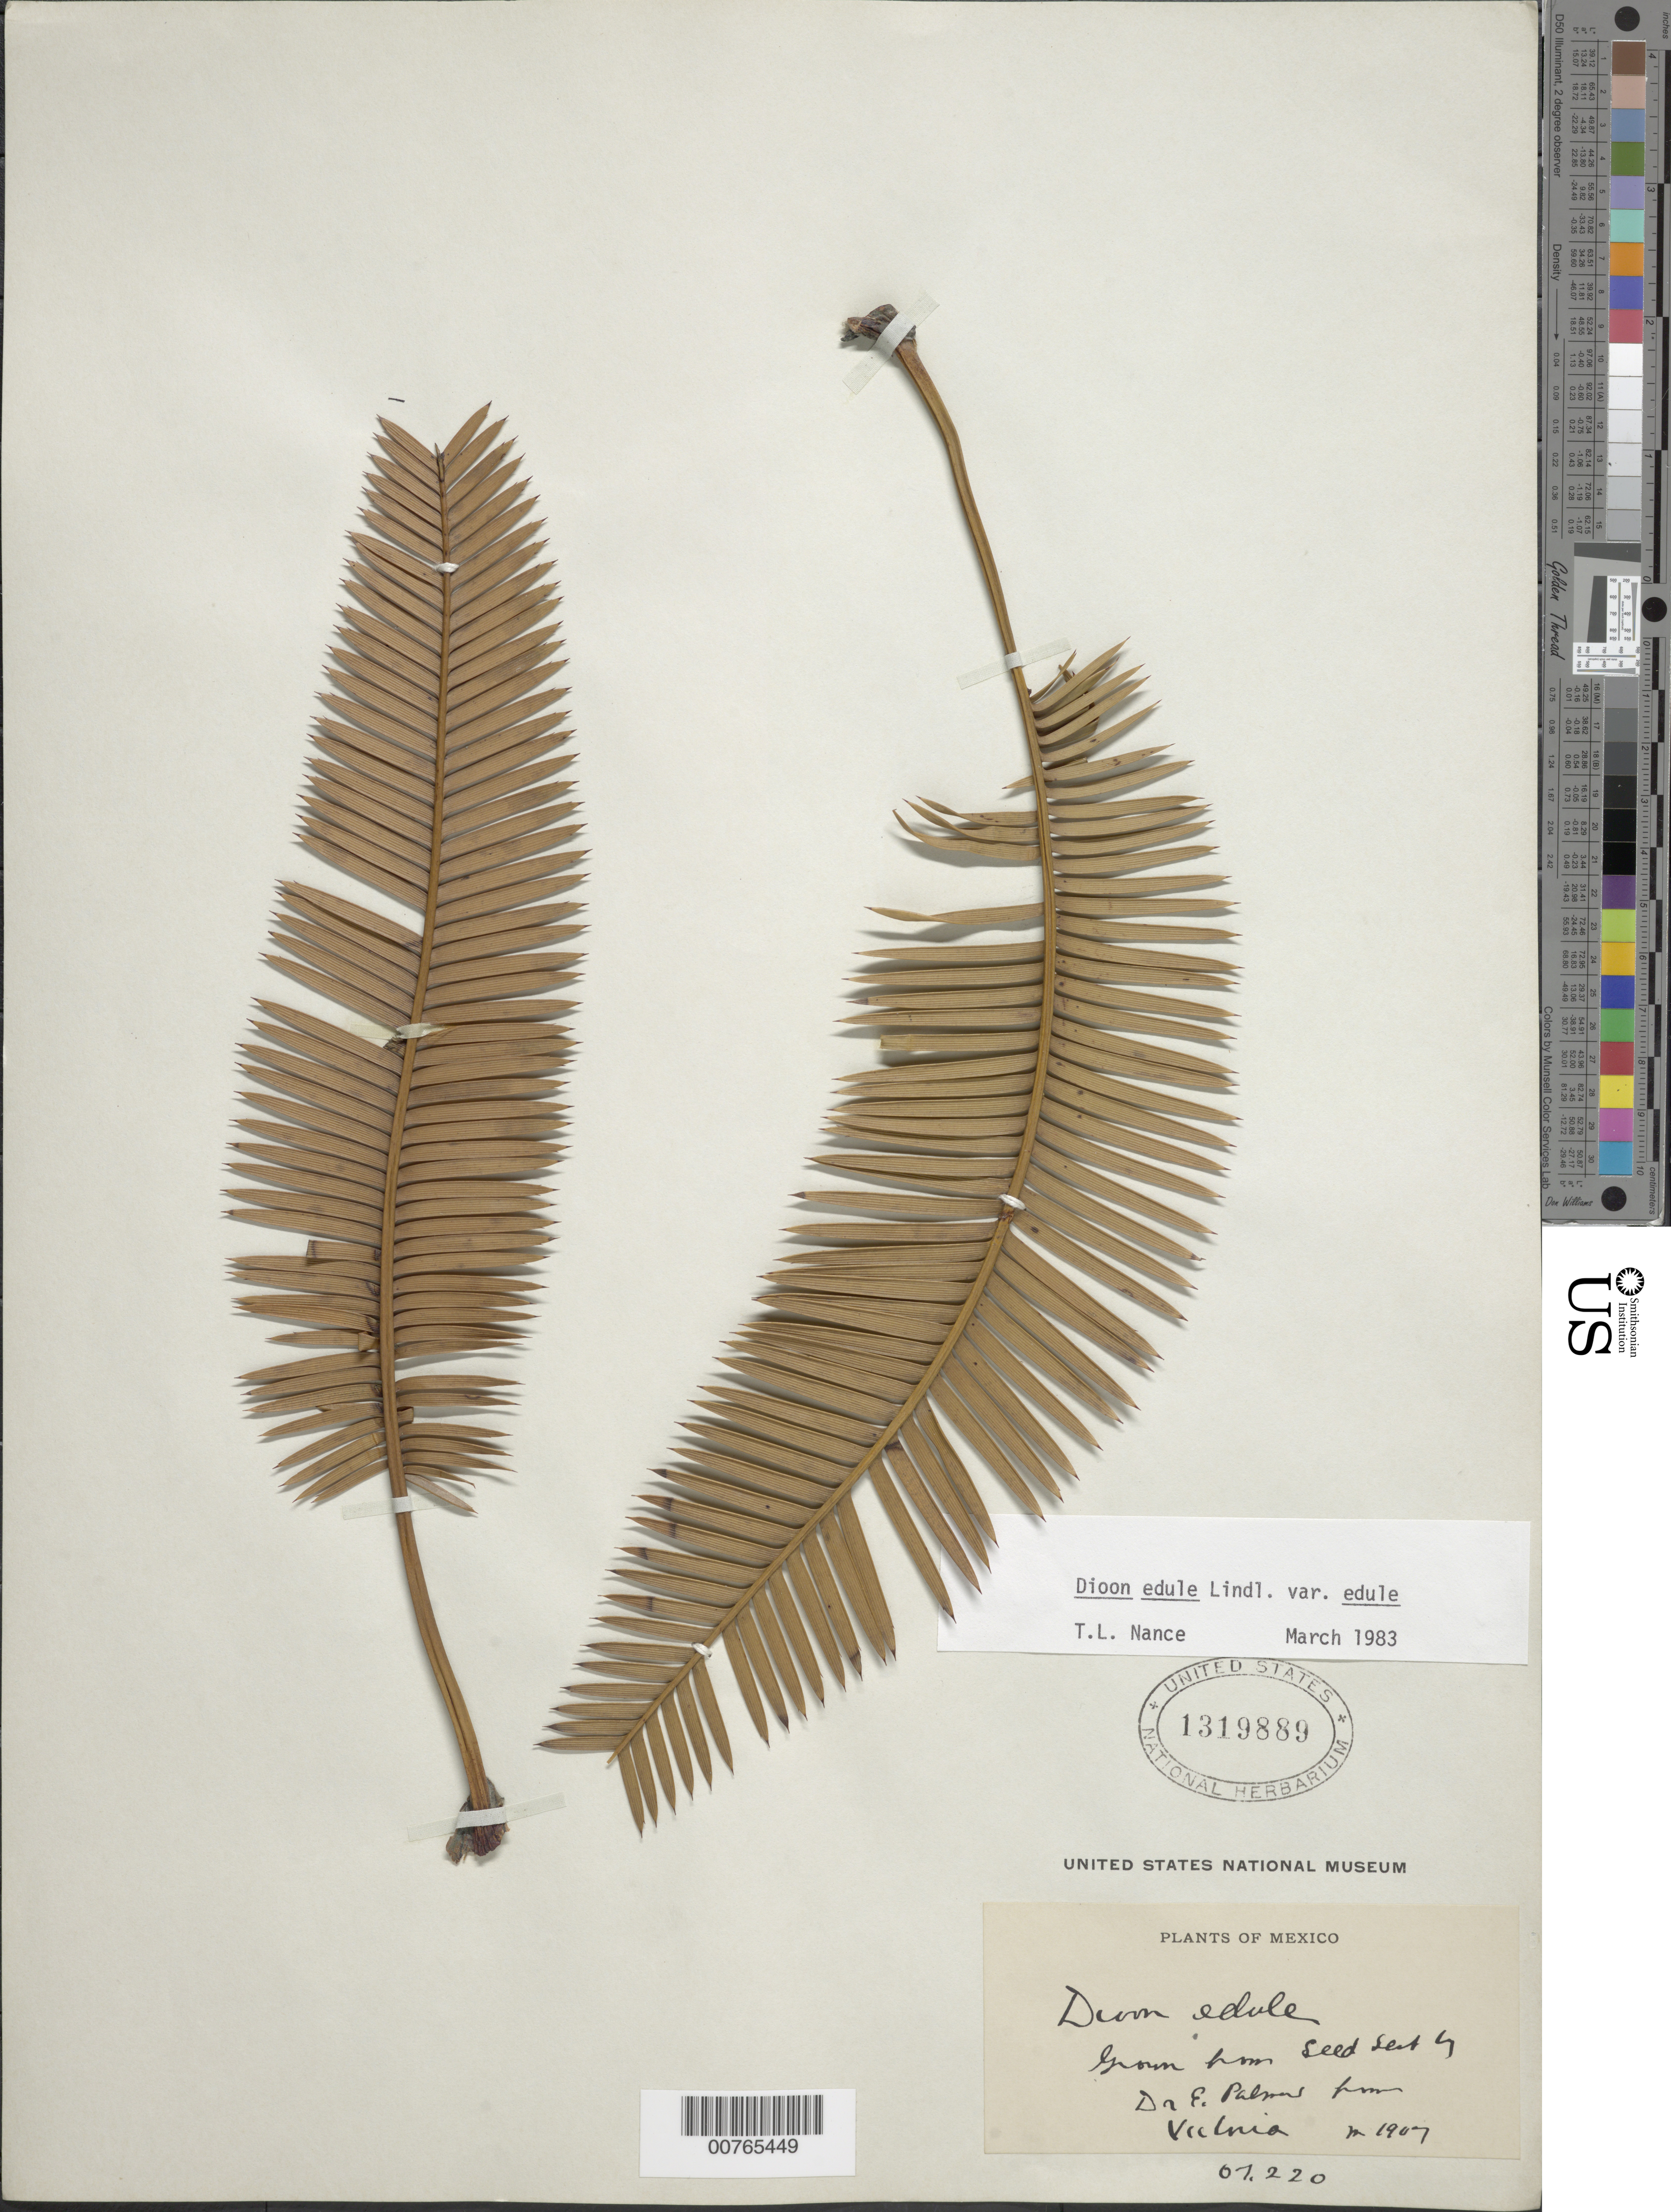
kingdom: Plantae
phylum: Tracheophyta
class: Cycadopsida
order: Cycadales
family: Zamiaceae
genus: Dioon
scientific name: Dioon edule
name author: Lindl.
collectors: E. Palmer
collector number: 07 220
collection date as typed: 1907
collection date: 1907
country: United States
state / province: District of Columbia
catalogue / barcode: US 1319889